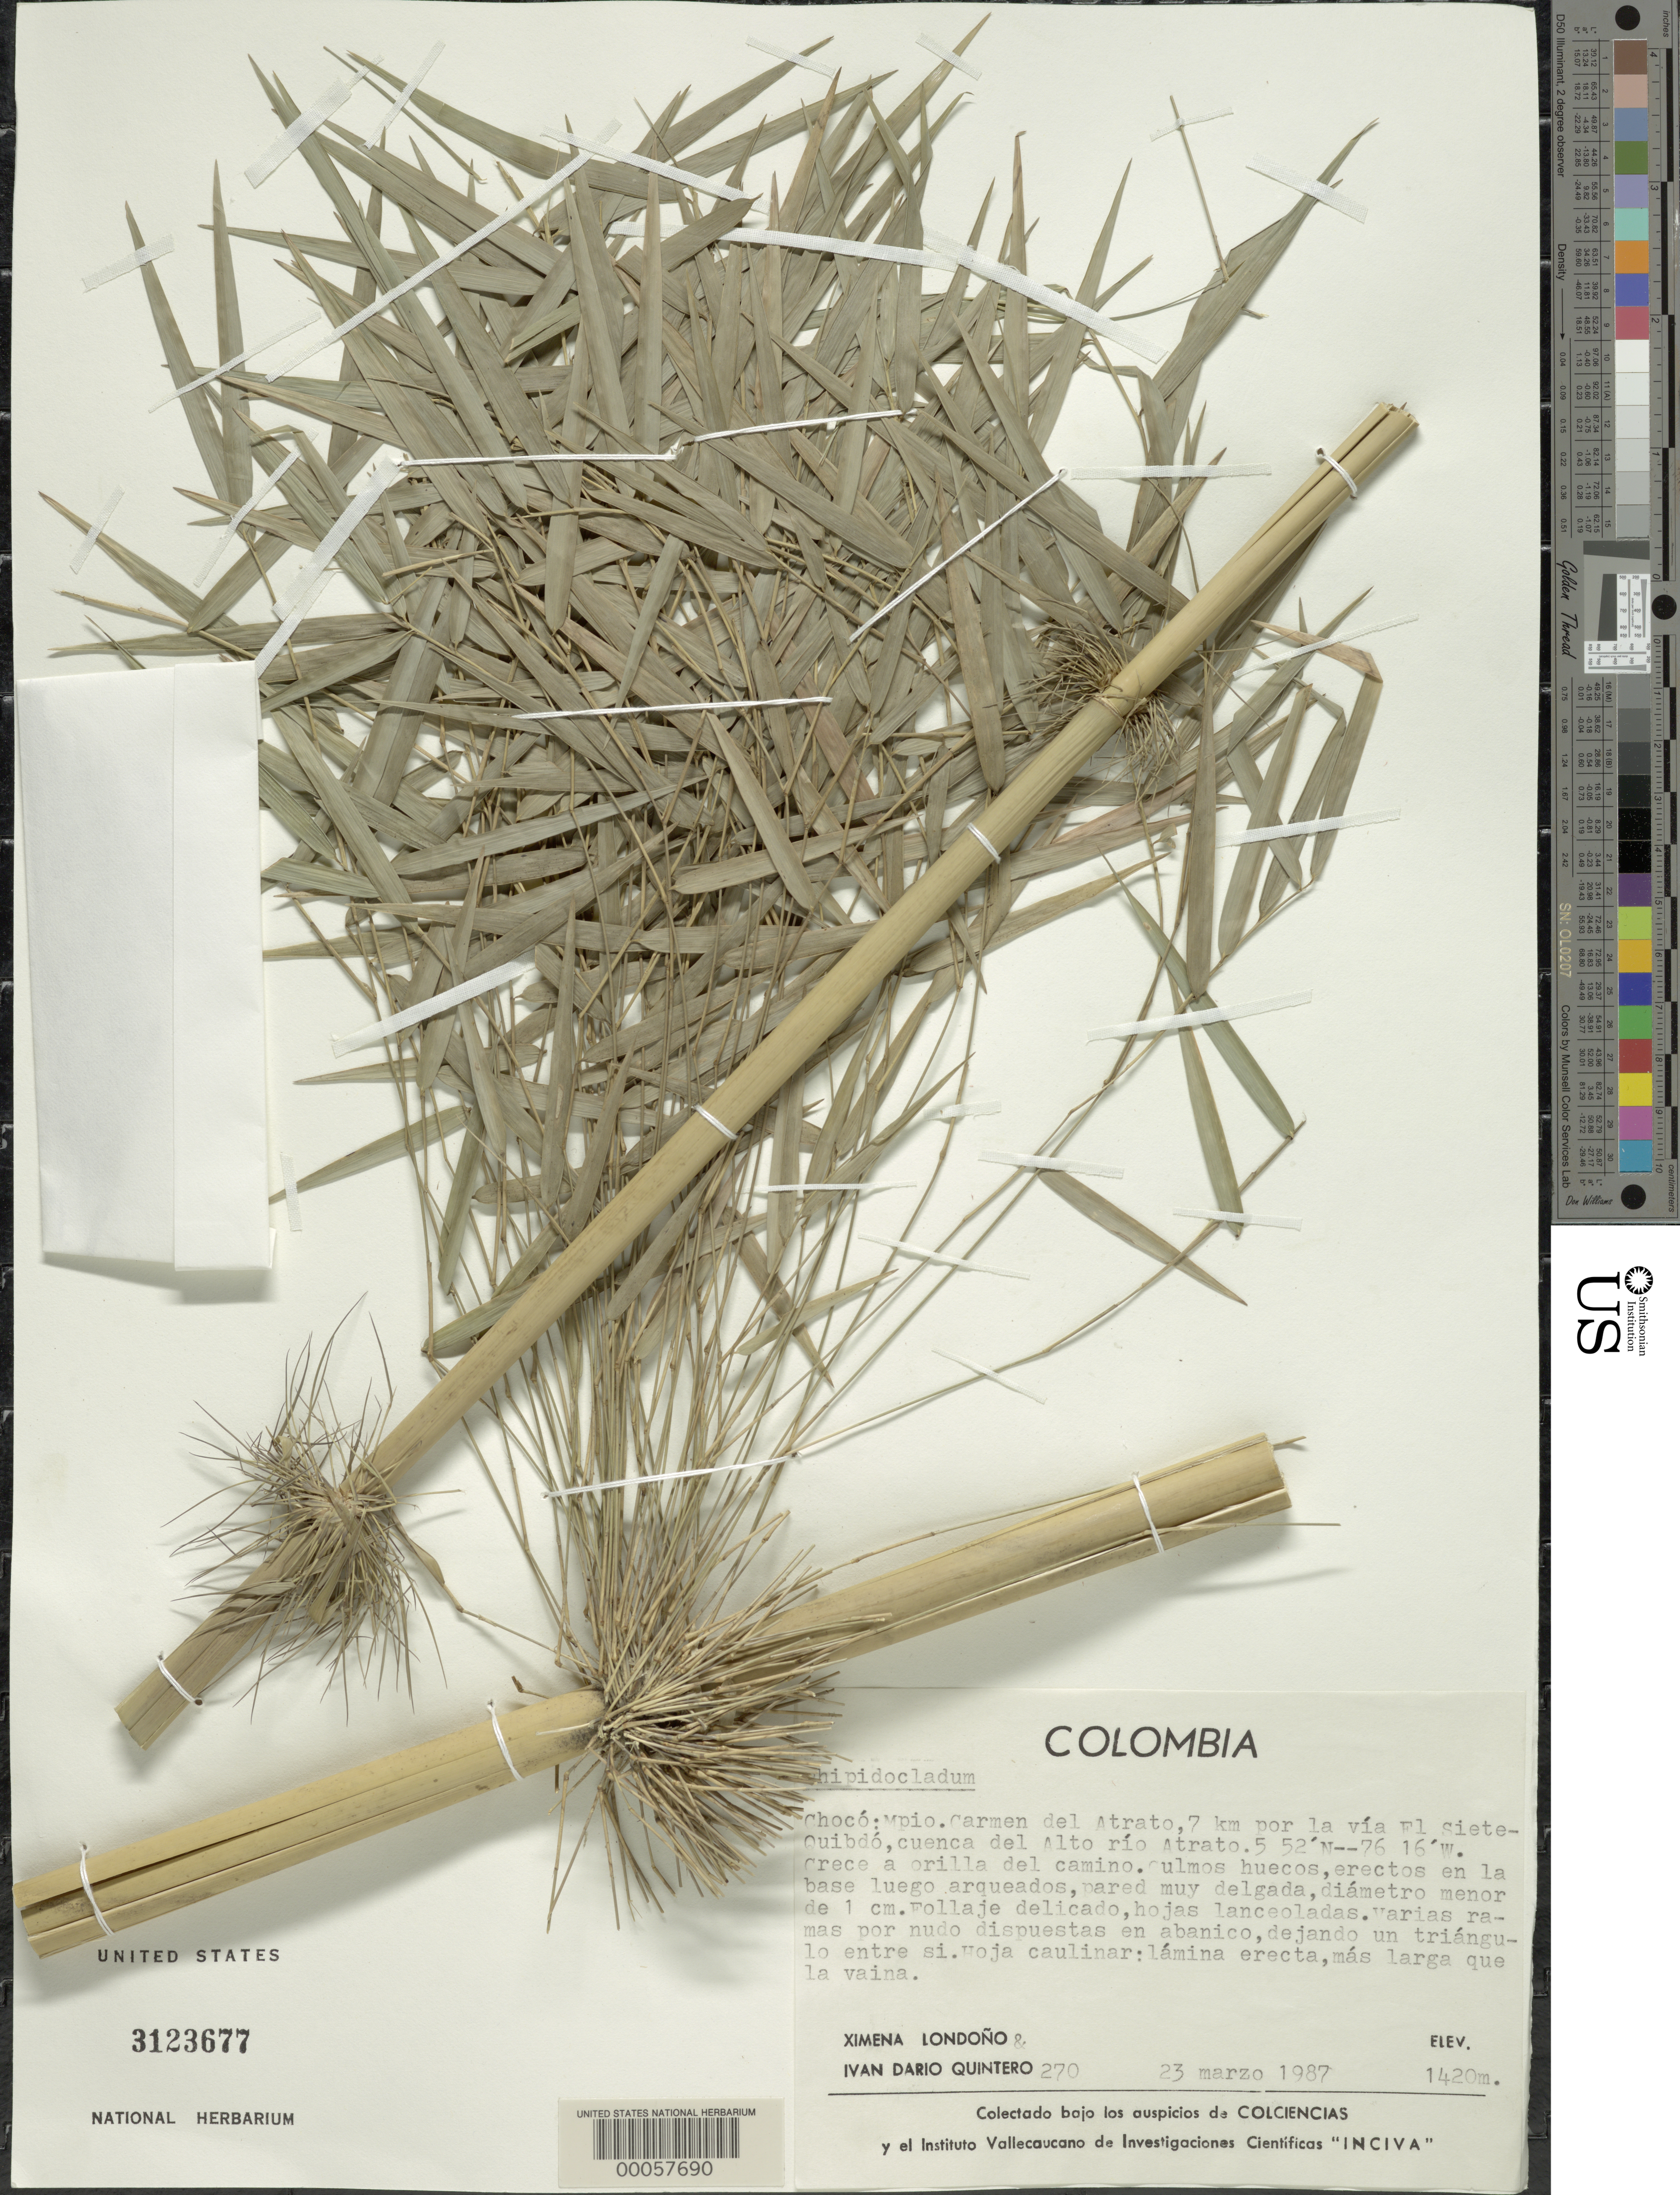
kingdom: Plantae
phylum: Tracheophyta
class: Liliopsida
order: Poales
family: Poaceae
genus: Rhipidocladum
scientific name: Rhipidocladum sp.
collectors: X. Londoño & I. Quintero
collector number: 270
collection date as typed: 23 Mar 1987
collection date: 1987-03-23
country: Colombia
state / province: Chocó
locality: Carmen del Atrato, 7 km down the el Siete-Quibdo road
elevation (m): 1420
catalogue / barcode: US 3123677